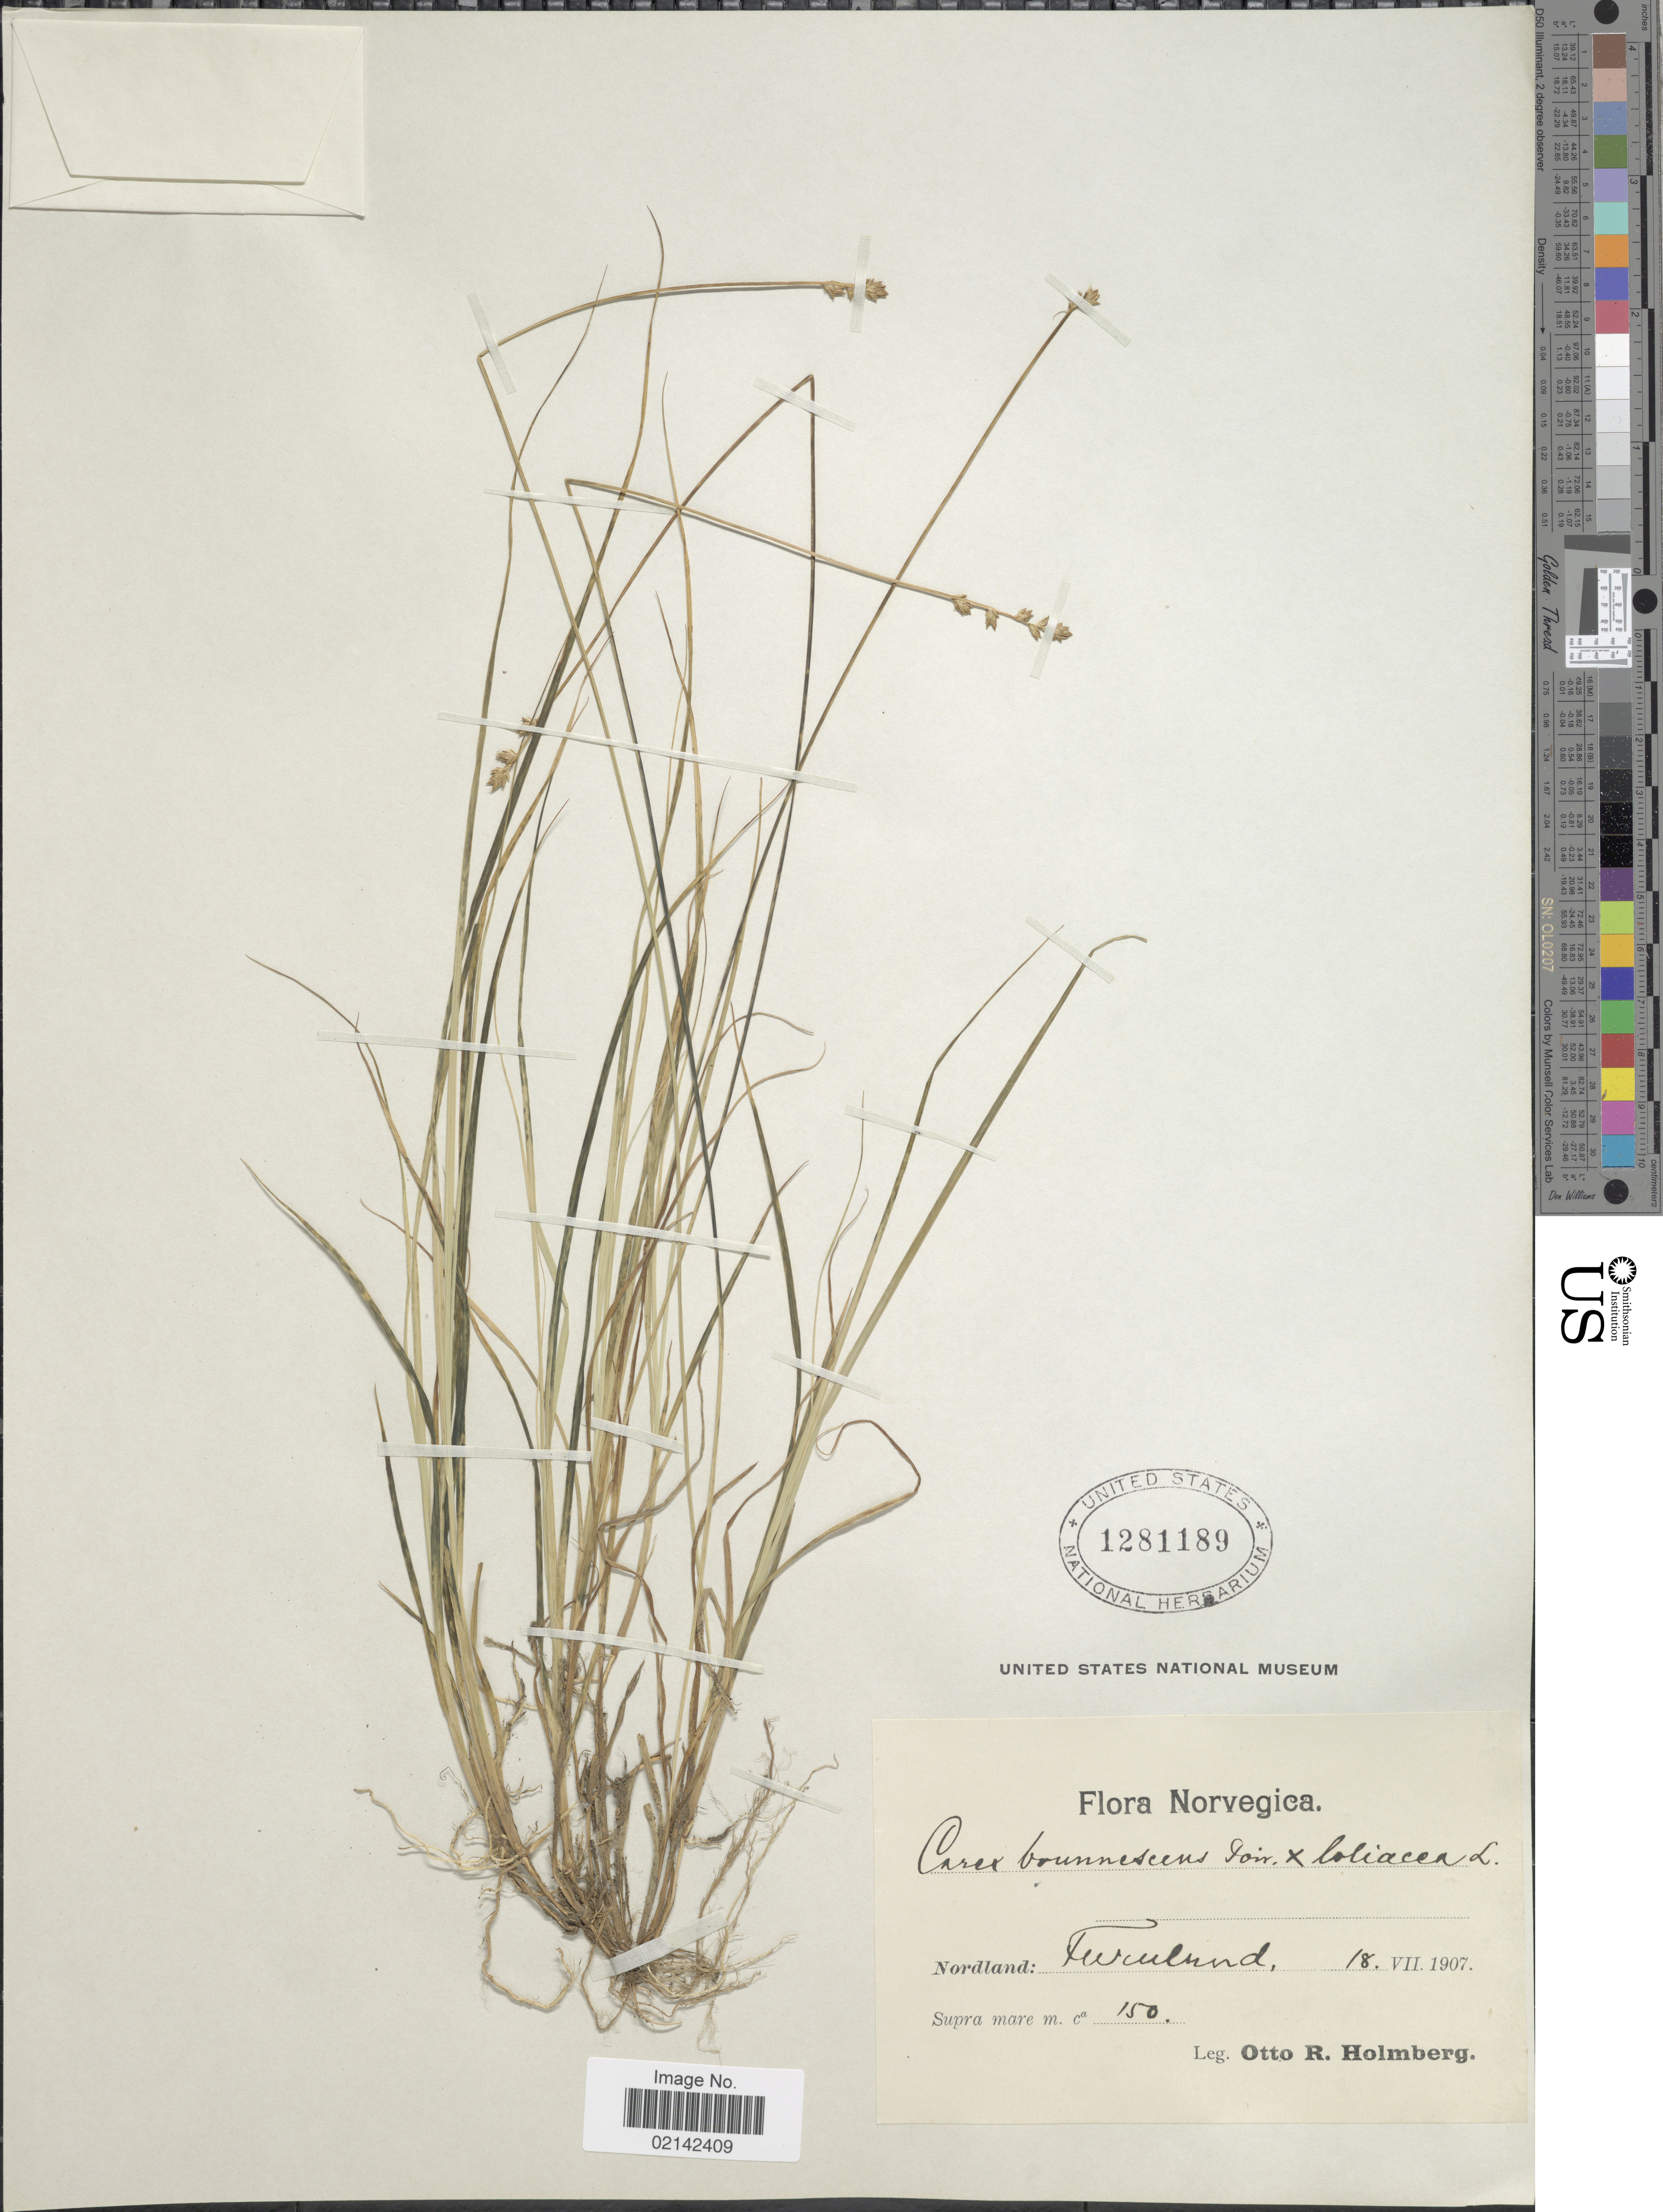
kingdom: Plantae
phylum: Tracheophyta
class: Liliopsida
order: Poales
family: Cyperaceae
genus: Carex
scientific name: Carex brunnescens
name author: (Pers.) Poir.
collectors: O. Holmberg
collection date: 1907-07-18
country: Norway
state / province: Nordland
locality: Norvegica, Nordland: Furulund.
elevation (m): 150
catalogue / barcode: US 1281189